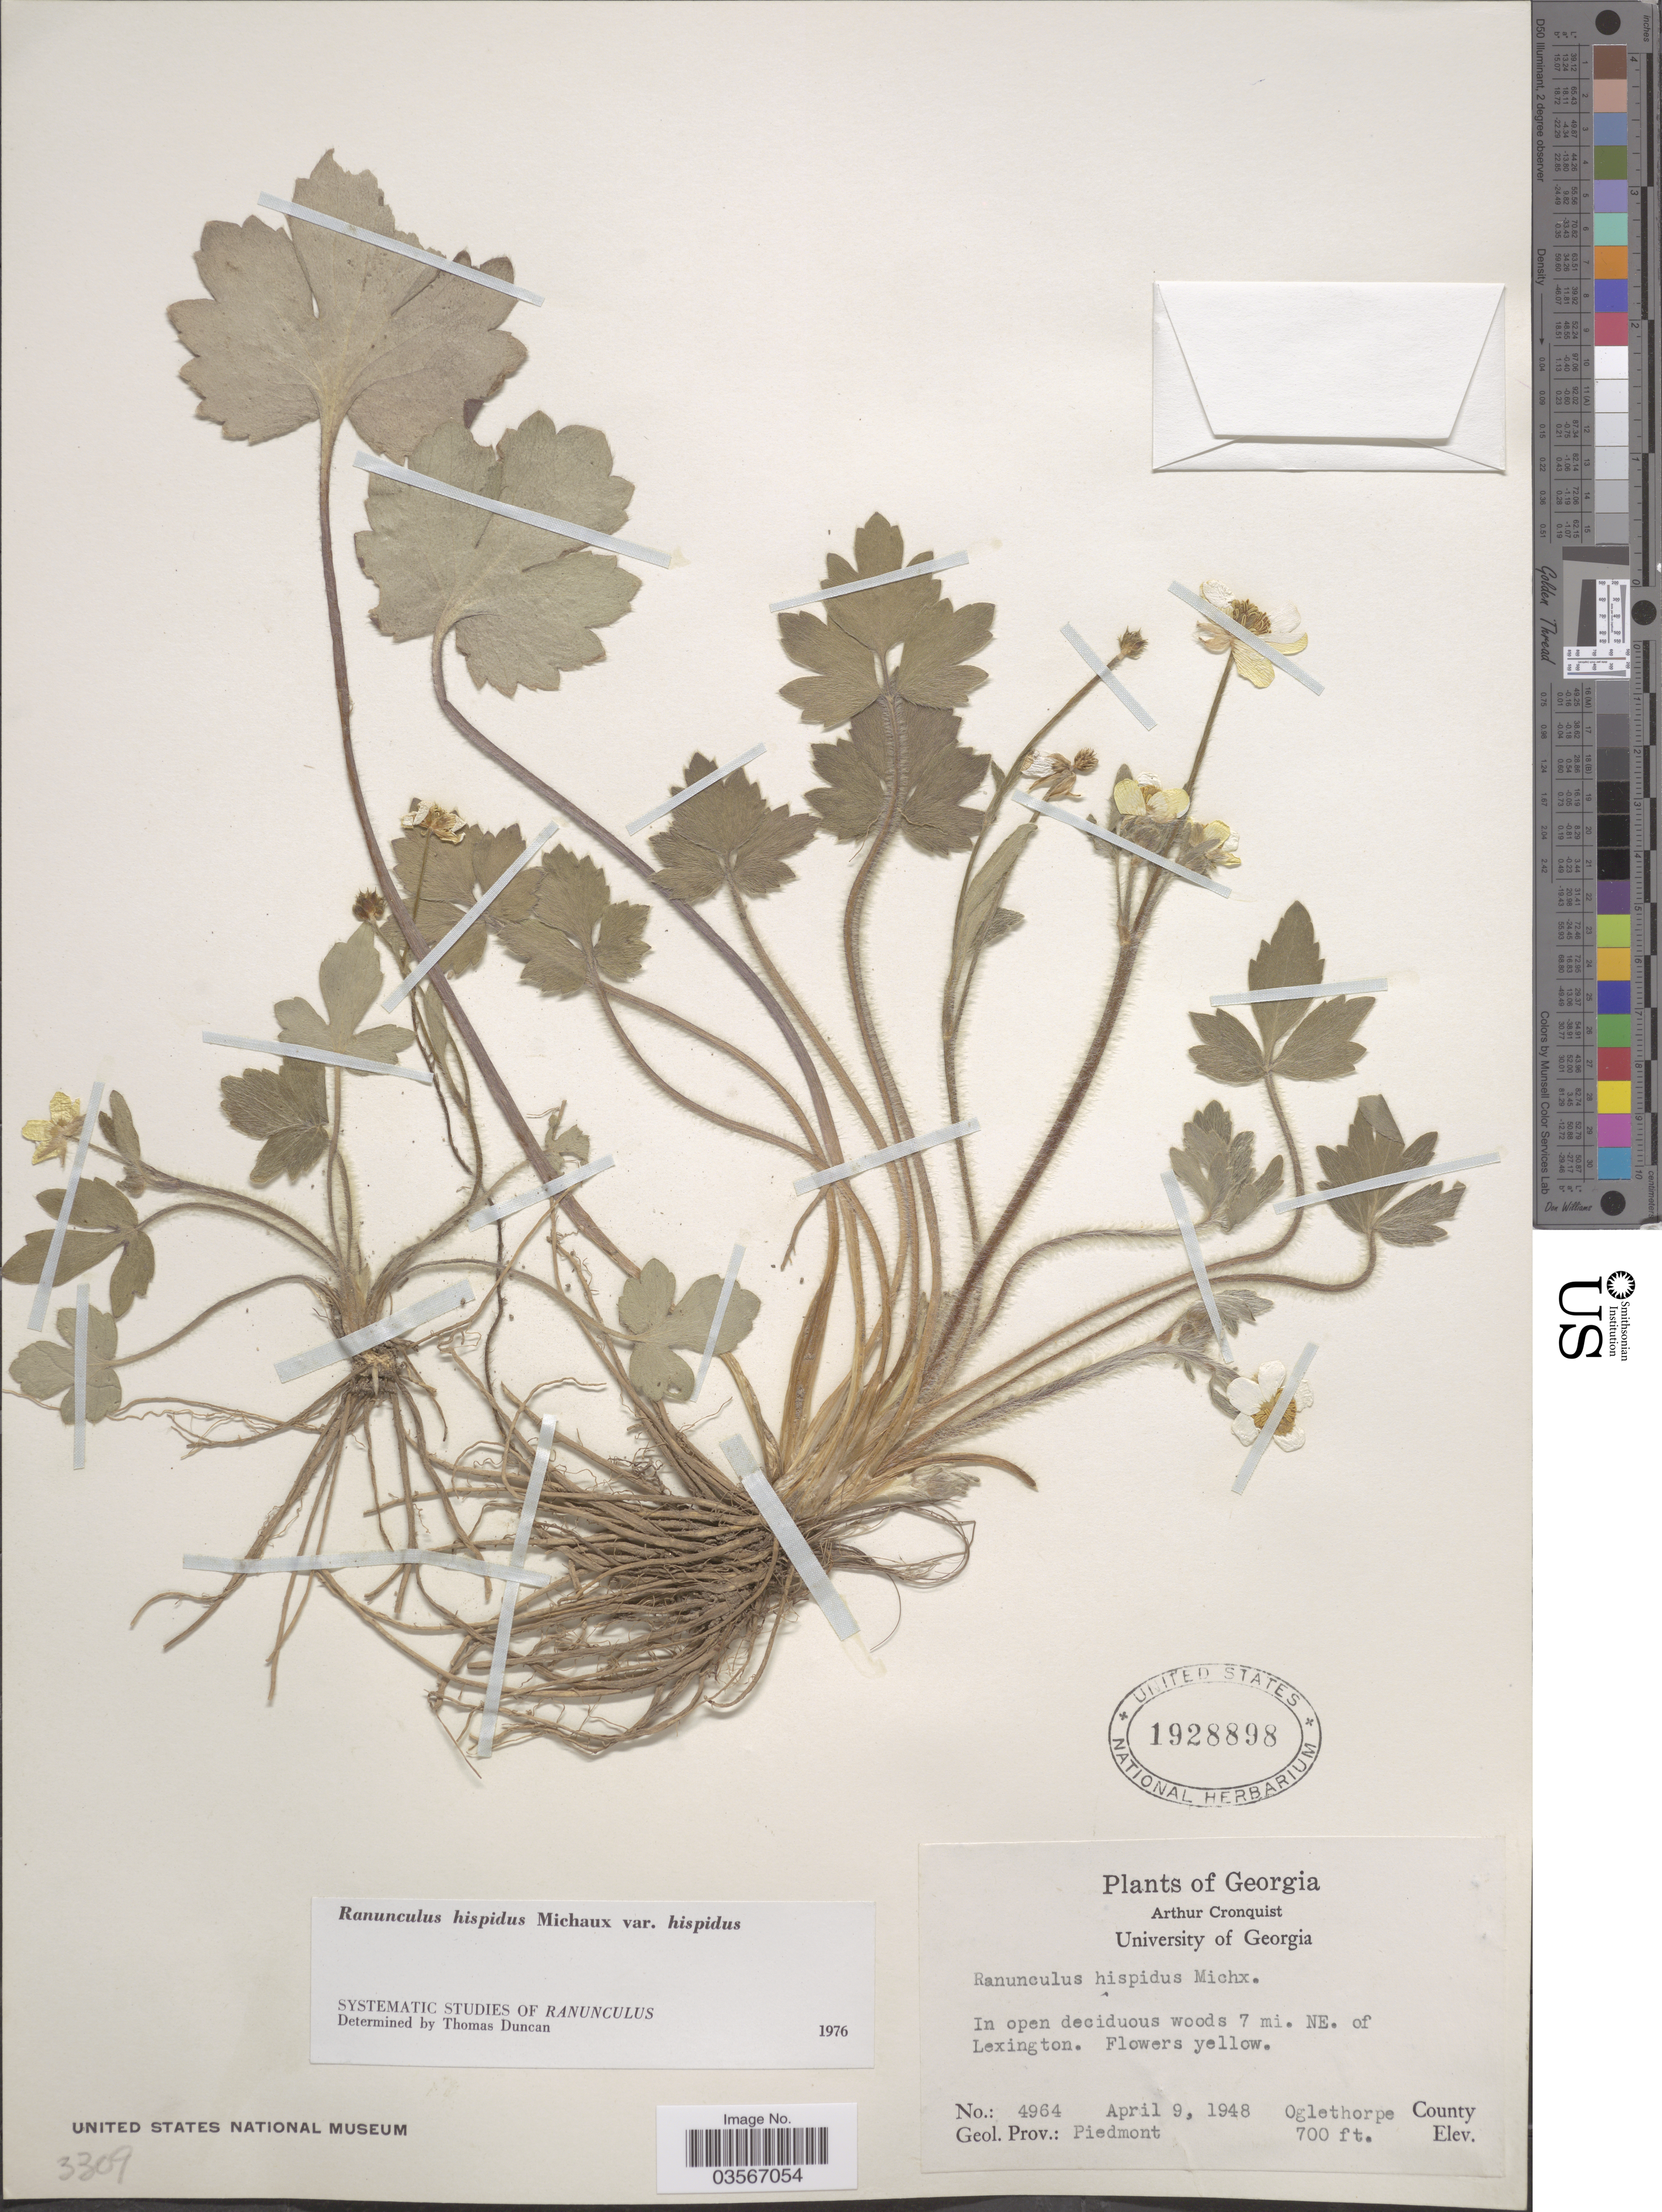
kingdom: Plantae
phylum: Tracheophyta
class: Magnoliopsida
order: Ranunculales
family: Ranunculaceae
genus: Ranunculus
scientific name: Ranunculus hispidus var. hispidus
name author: Michx.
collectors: A. J. Cronquist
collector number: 4964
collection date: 1948-04-09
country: United States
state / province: Georgia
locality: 7 mi. NE. of Lexington. Oglethorpe County. Geol. Prov.: Piedmont.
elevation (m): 213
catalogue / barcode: US 1928898